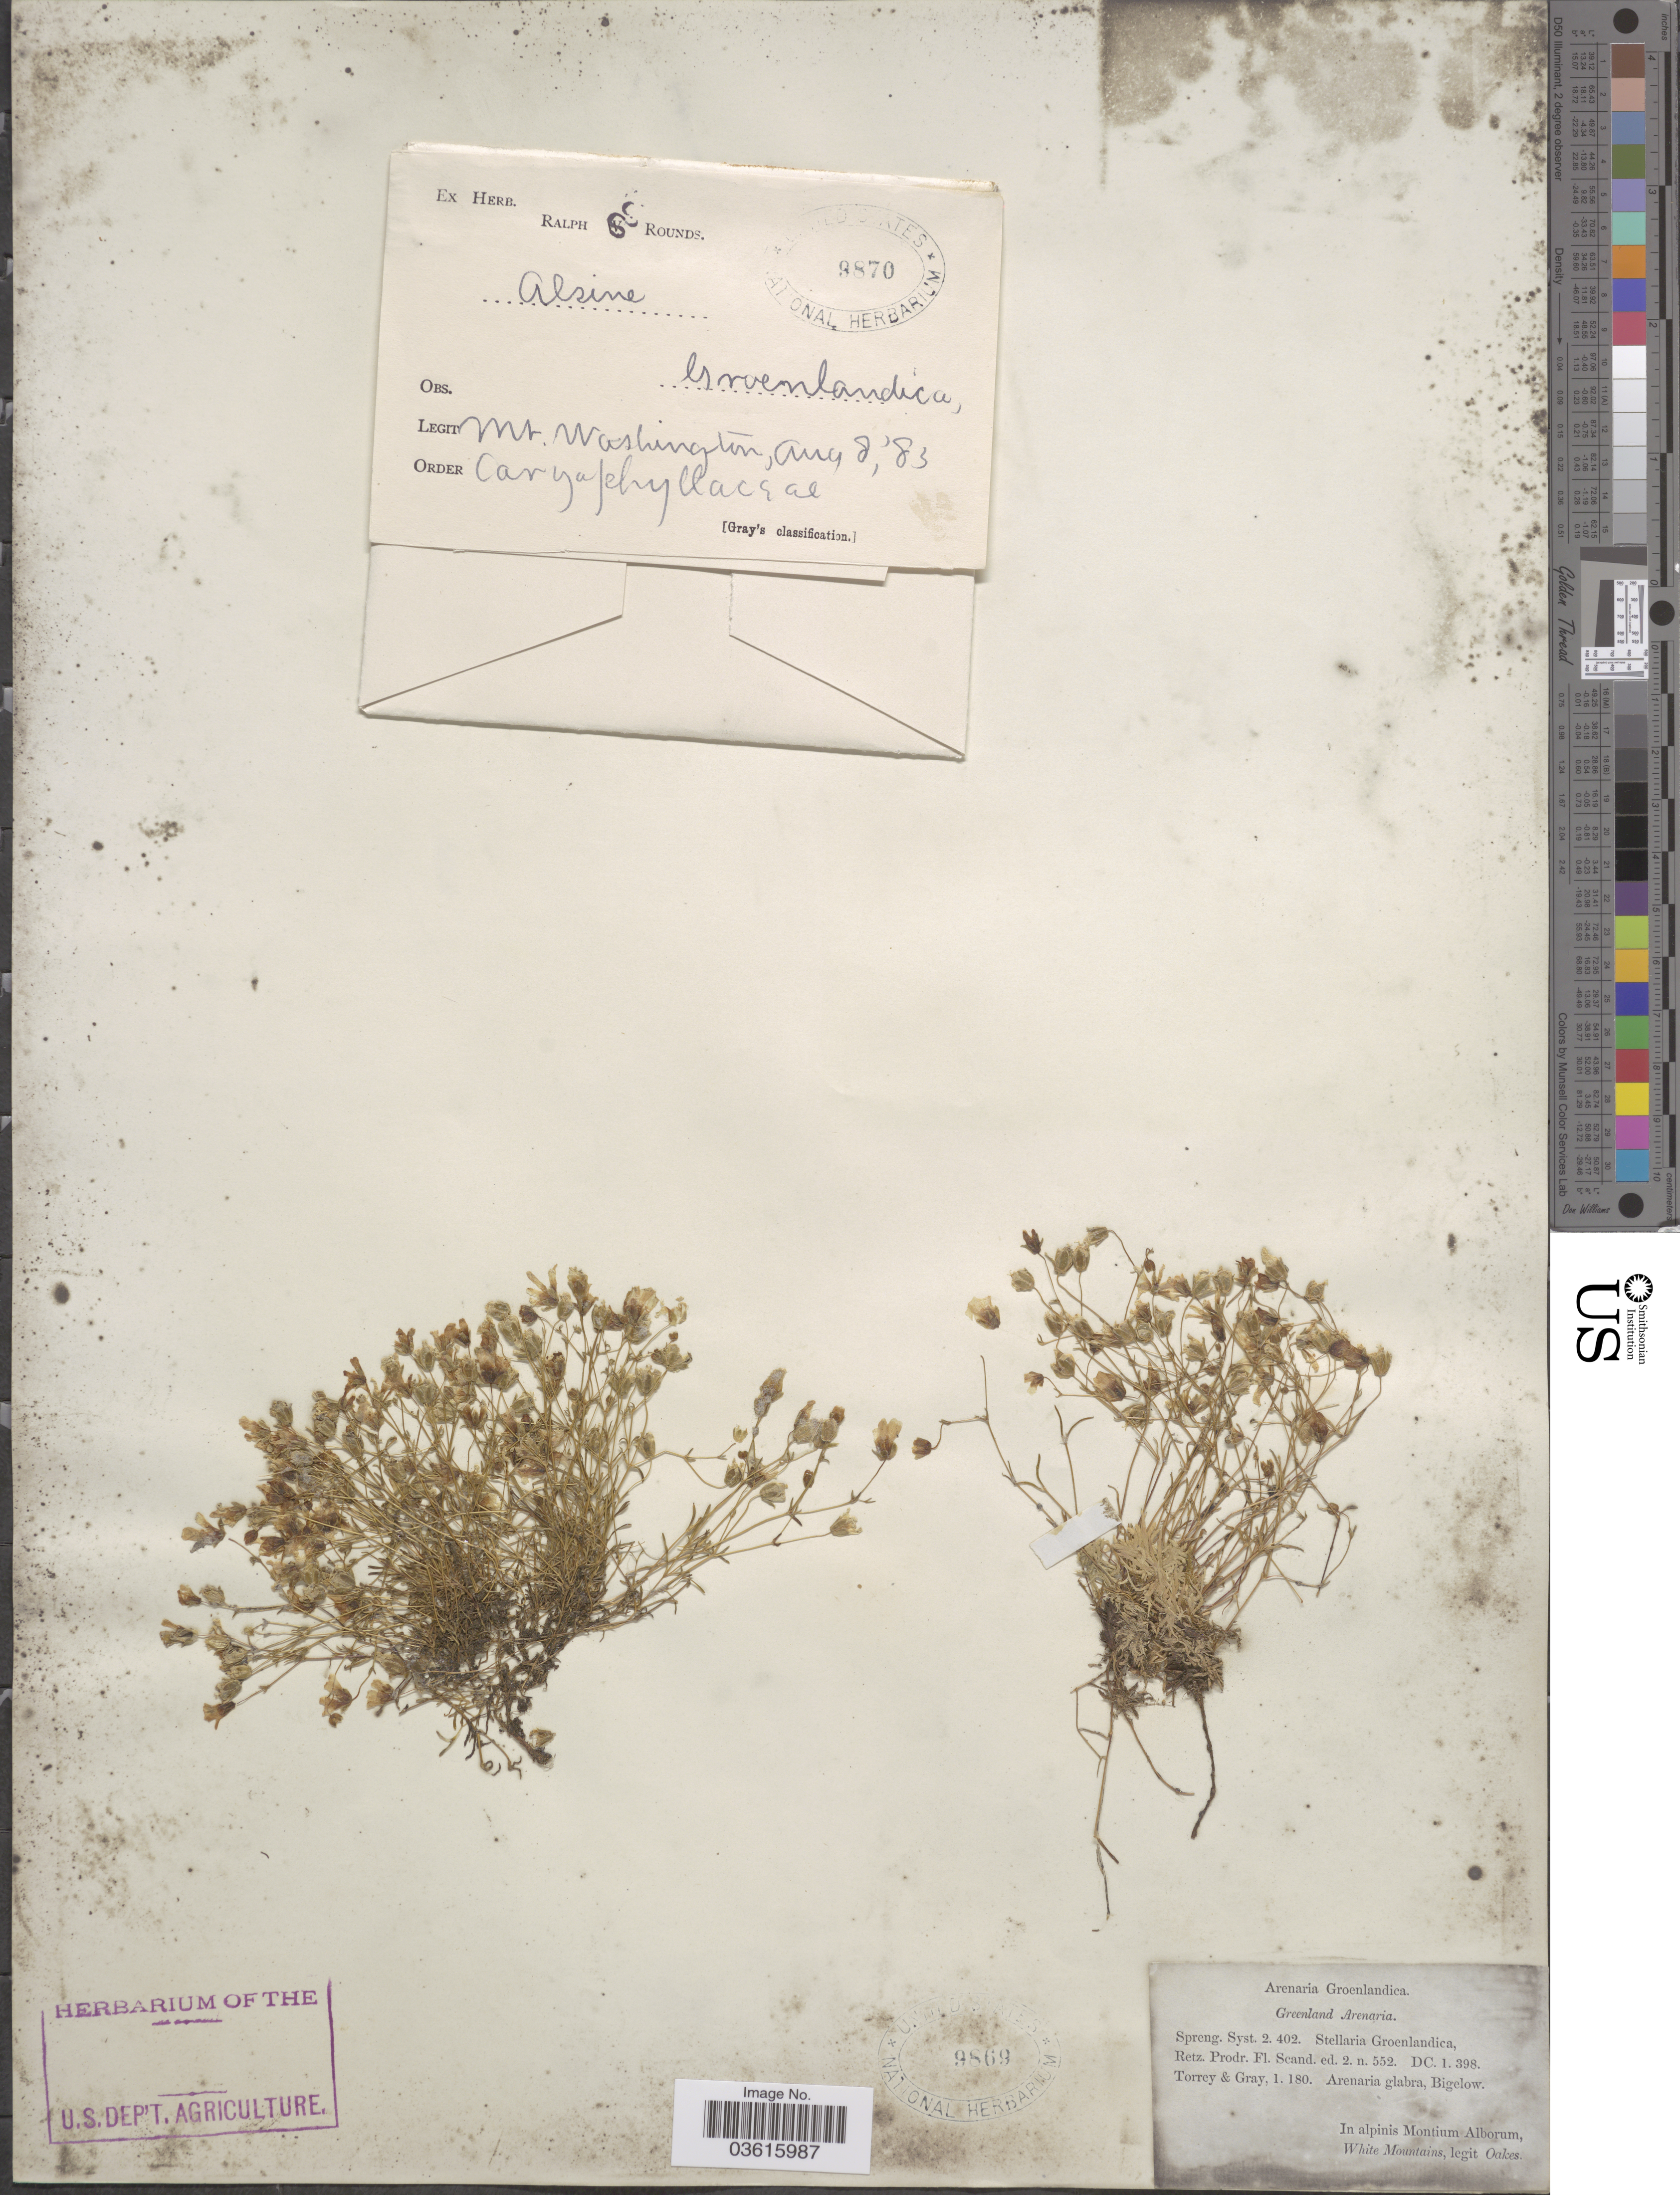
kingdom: Plantae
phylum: Tracheophyta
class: Magnoliopsida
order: Caryophyllales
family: Caryophyllaceae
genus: Minuartia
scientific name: Minuartia groenlandica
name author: (Retz.) Ostenf.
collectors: Ex herb. Ralph S. Rounds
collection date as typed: Transcribed d/m/y: 8/8/83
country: United States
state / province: Washington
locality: Mt. Washington.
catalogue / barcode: US 9870